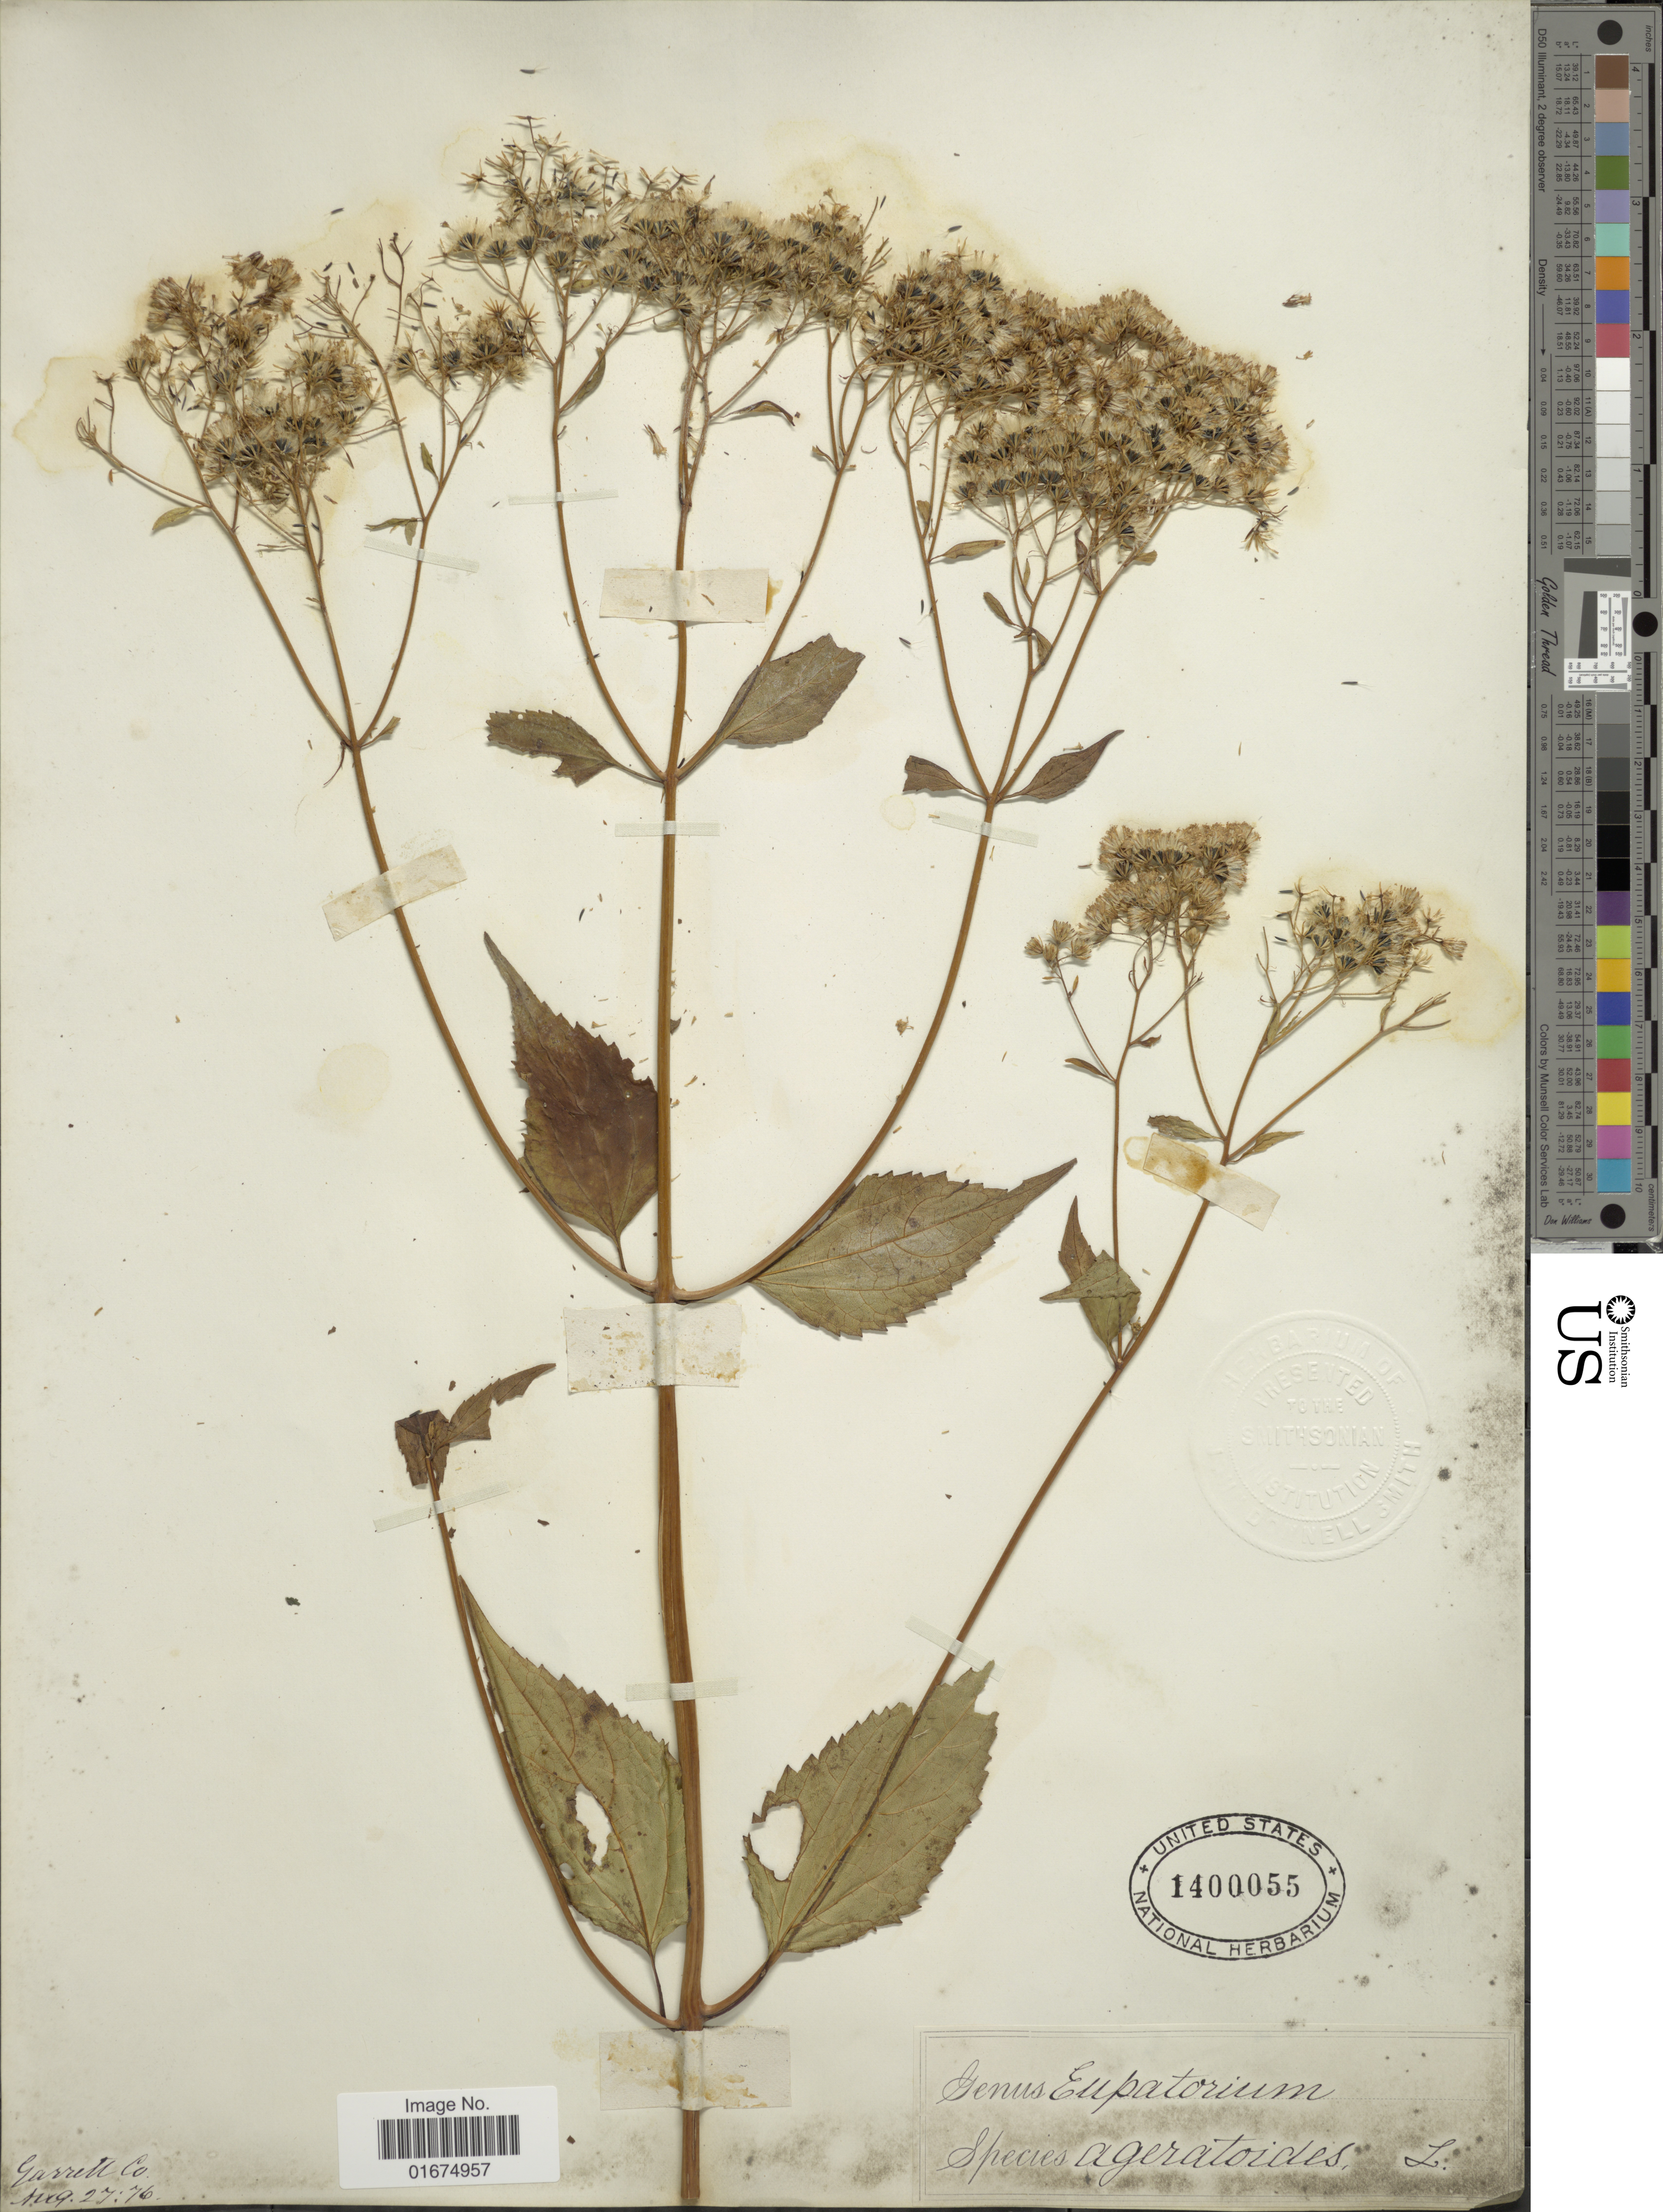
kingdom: Plantae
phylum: Tracheophyta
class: Magnoliopsida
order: Asterales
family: Asteraceae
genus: Ageratina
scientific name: Ageratina altissima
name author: (L.) R.M. King & H. Rob.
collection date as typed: Transcribed d/m/y: 27/8/76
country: United States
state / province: Maryland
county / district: Garrett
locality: Garrett Co.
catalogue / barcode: US 1400055